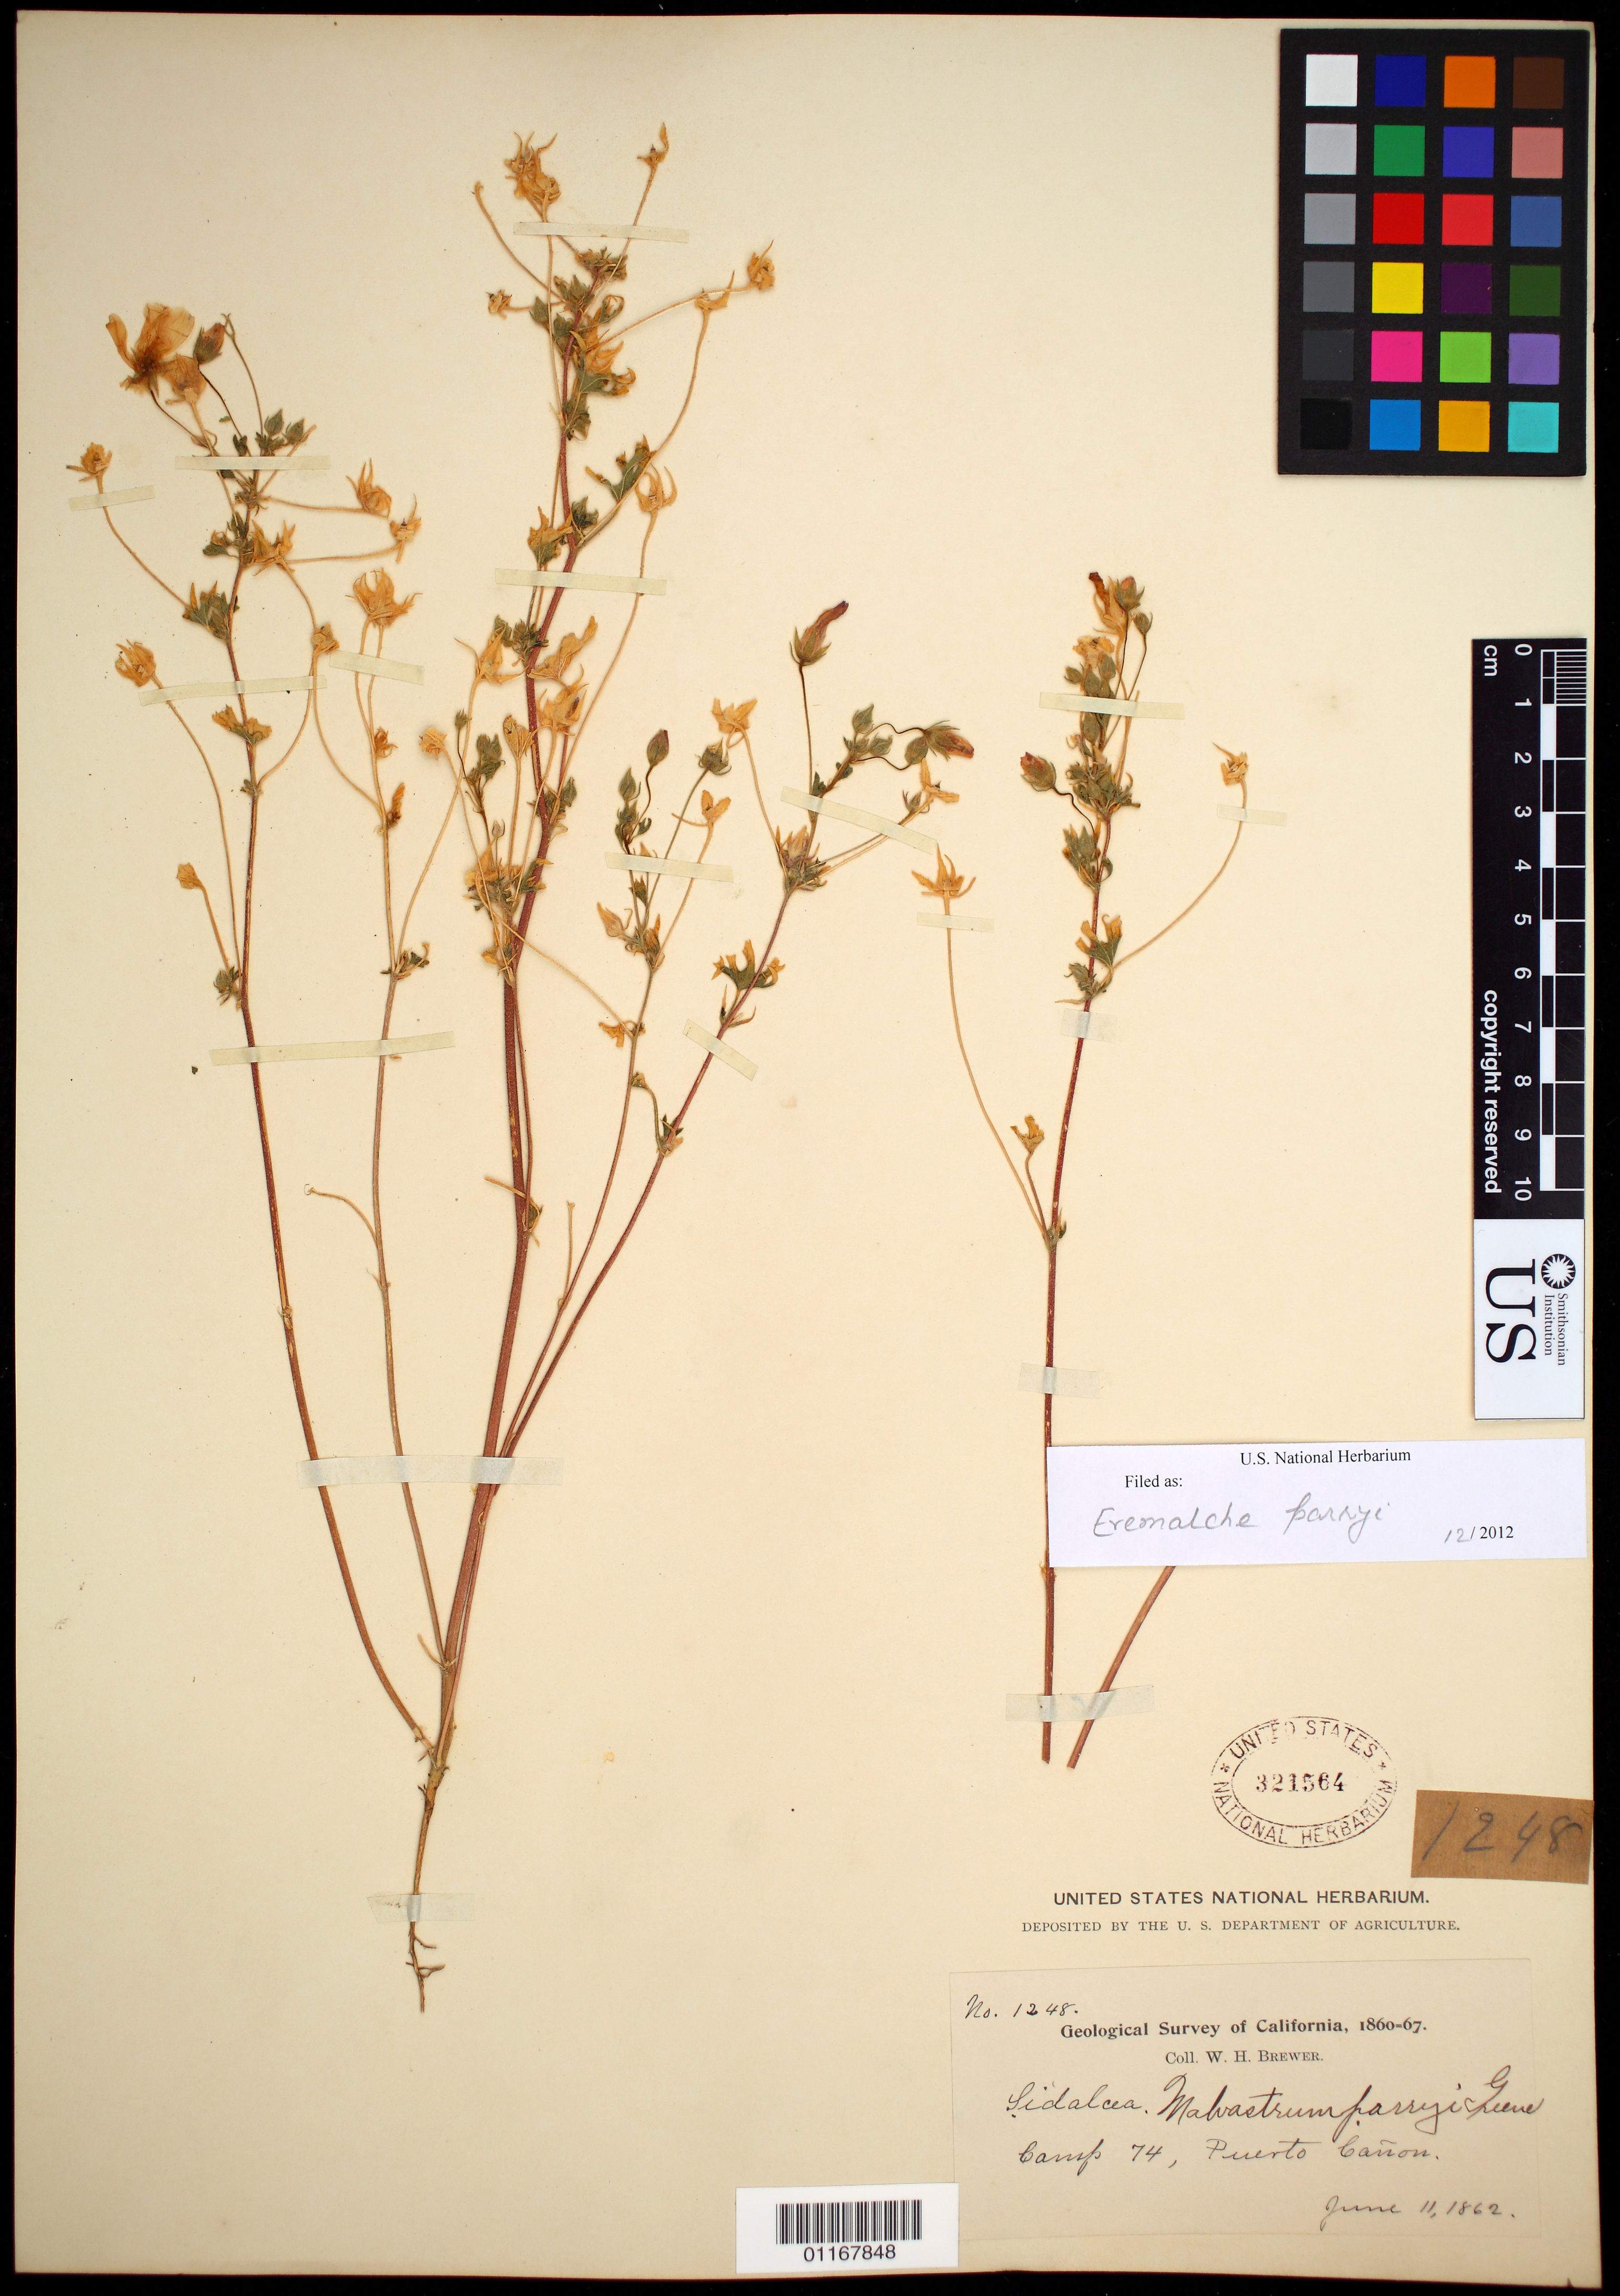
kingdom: Plantae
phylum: Tracheophyta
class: Magnoliopsida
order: Malvales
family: Malvaceae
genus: Eremalche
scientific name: Eremalche parryi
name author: (Greene) Greene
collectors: W. H. Brewer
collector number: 1248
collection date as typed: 11 Jun 1862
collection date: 1862-06-11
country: United States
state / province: California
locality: Camp 74, Puerto Canon.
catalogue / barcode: US 321564